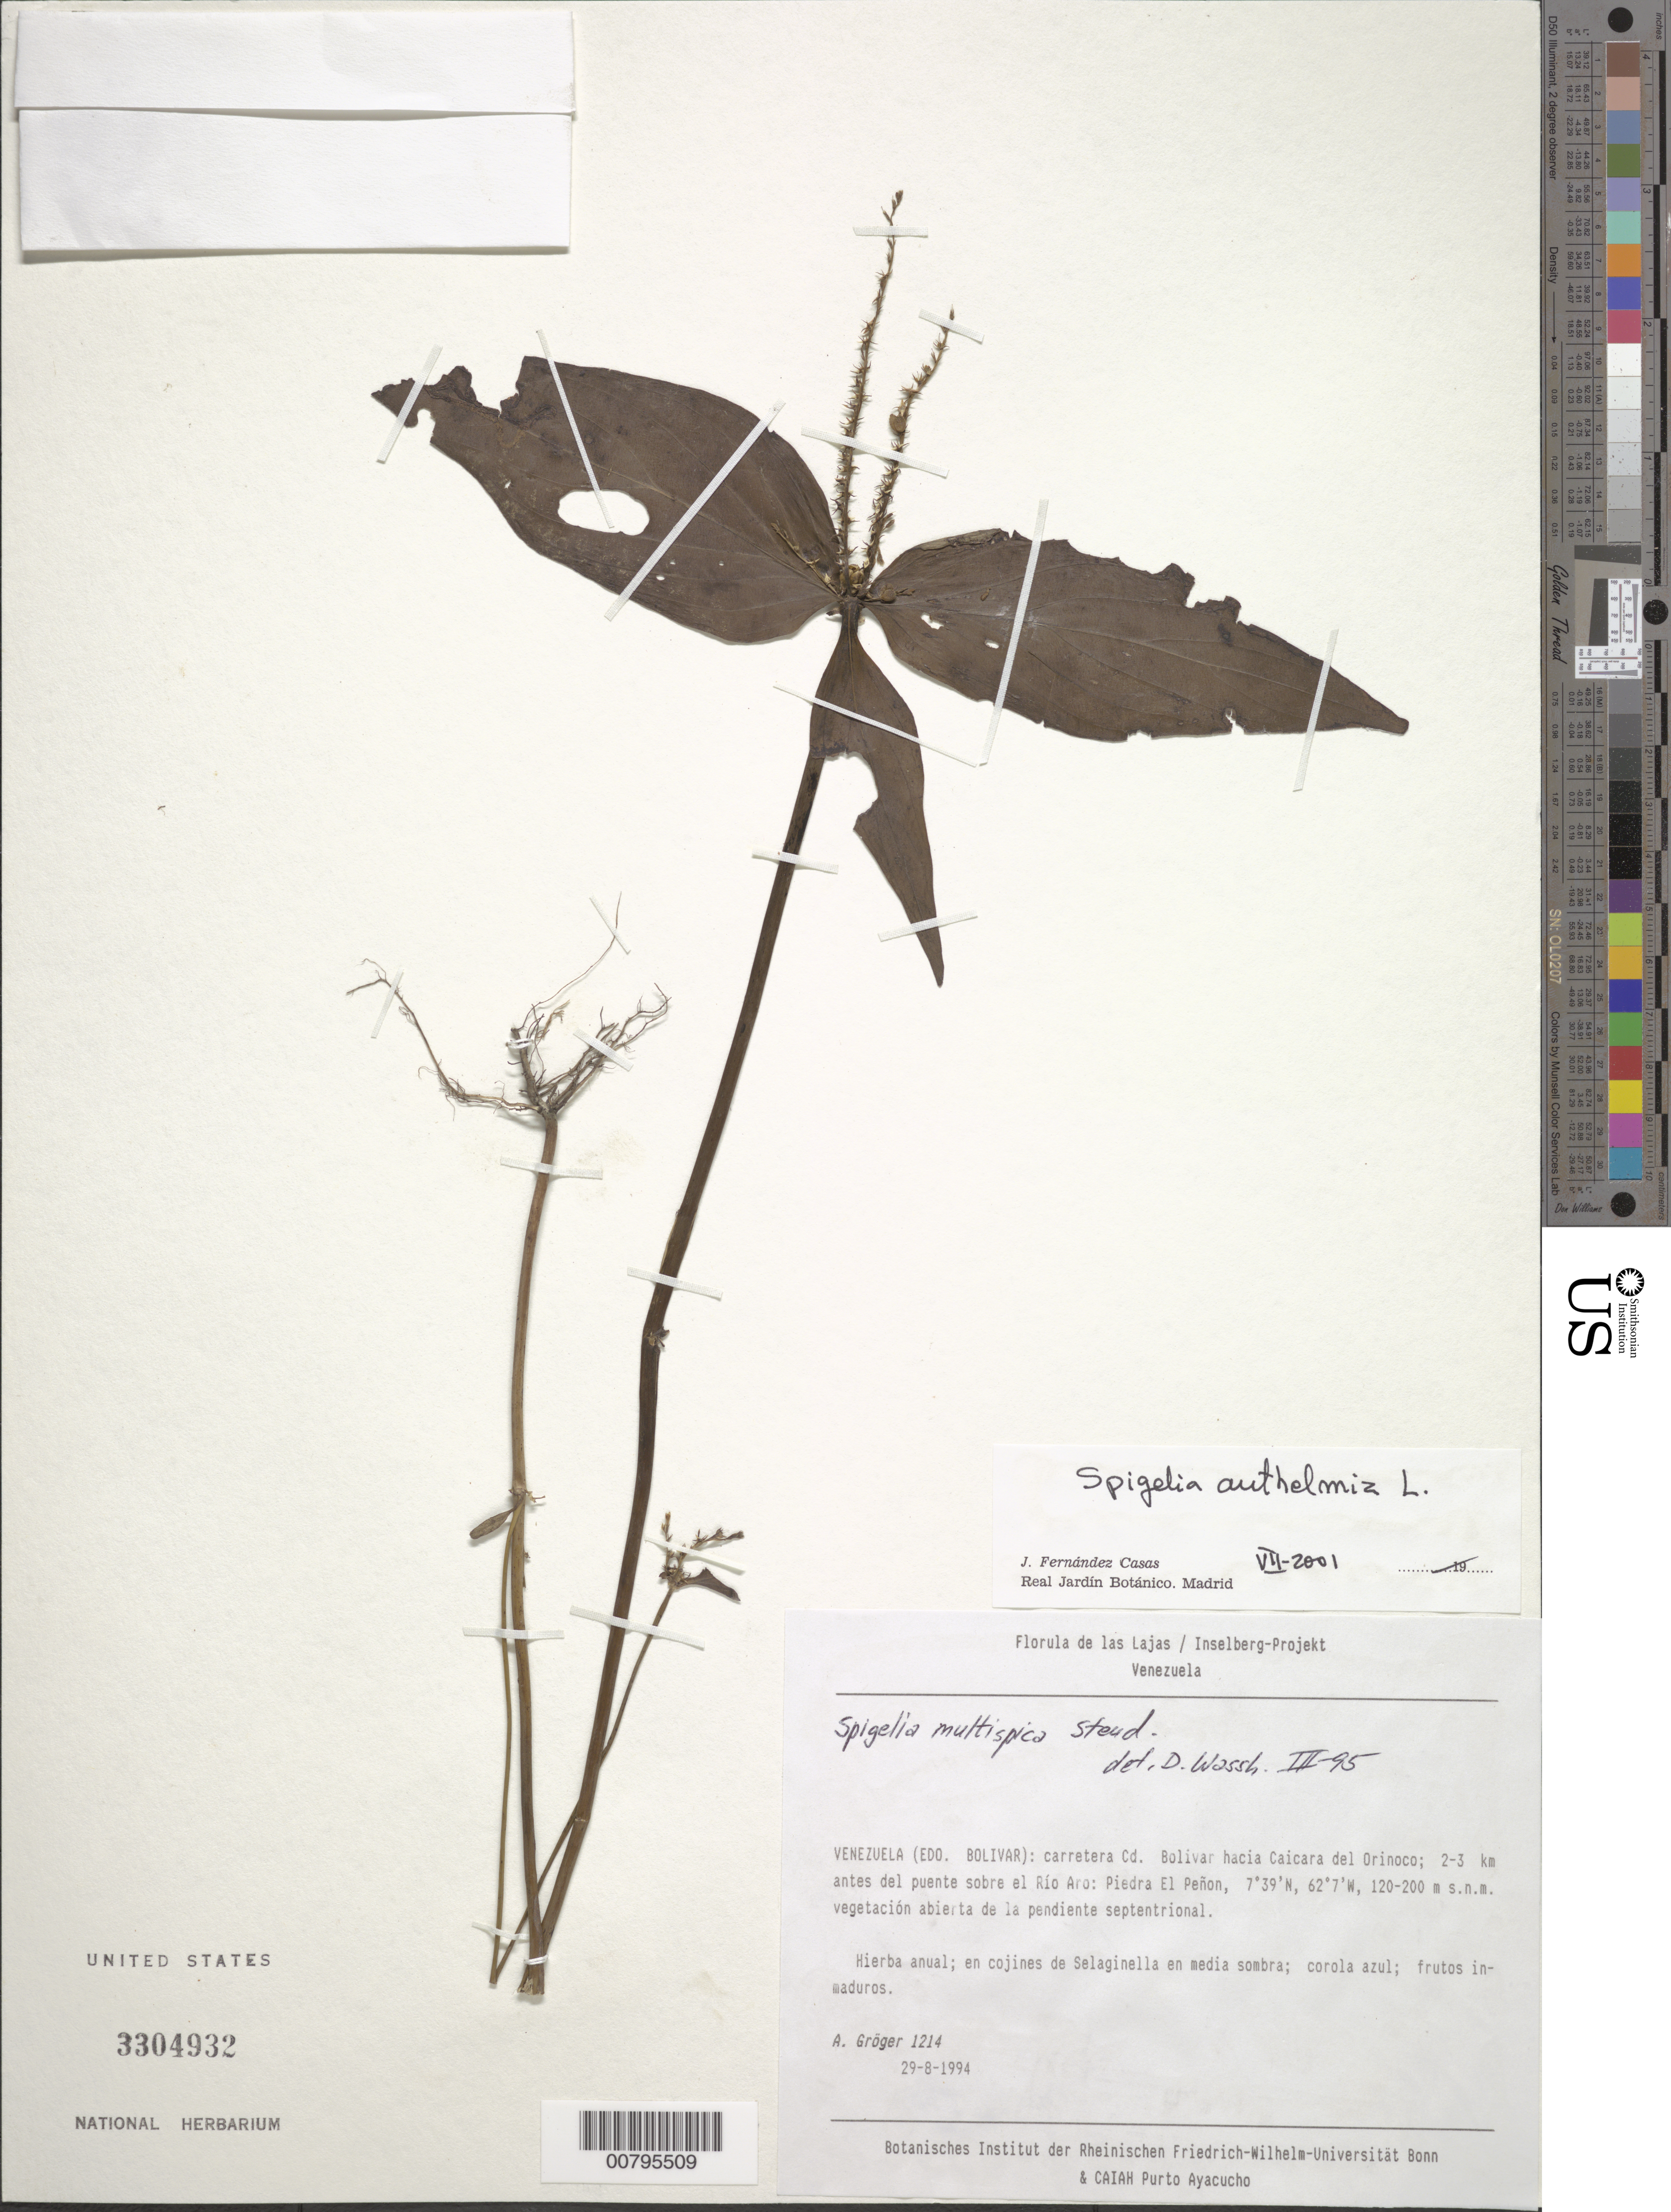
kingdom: Plantae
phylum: Tracheophyta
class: Magnoliopsida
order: Gentianales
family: Loganiaceae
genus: Spigelia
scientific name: Spigelia anthelmia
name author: L.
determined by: Fernández Casas, F. J.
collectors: A. Gröger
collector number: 1214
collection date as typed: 29-Aug-94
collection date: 1994-08-29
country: Venezuela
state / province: Bolívar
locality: Cuidad Bolívar, hacia Caicara del Orinoco; 2-3 km antes del puente sobre el Río Aro: Piedra El Penon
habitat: Vegetación abierta de la pendiente septentrional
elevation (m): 120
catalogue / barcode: US 3304932